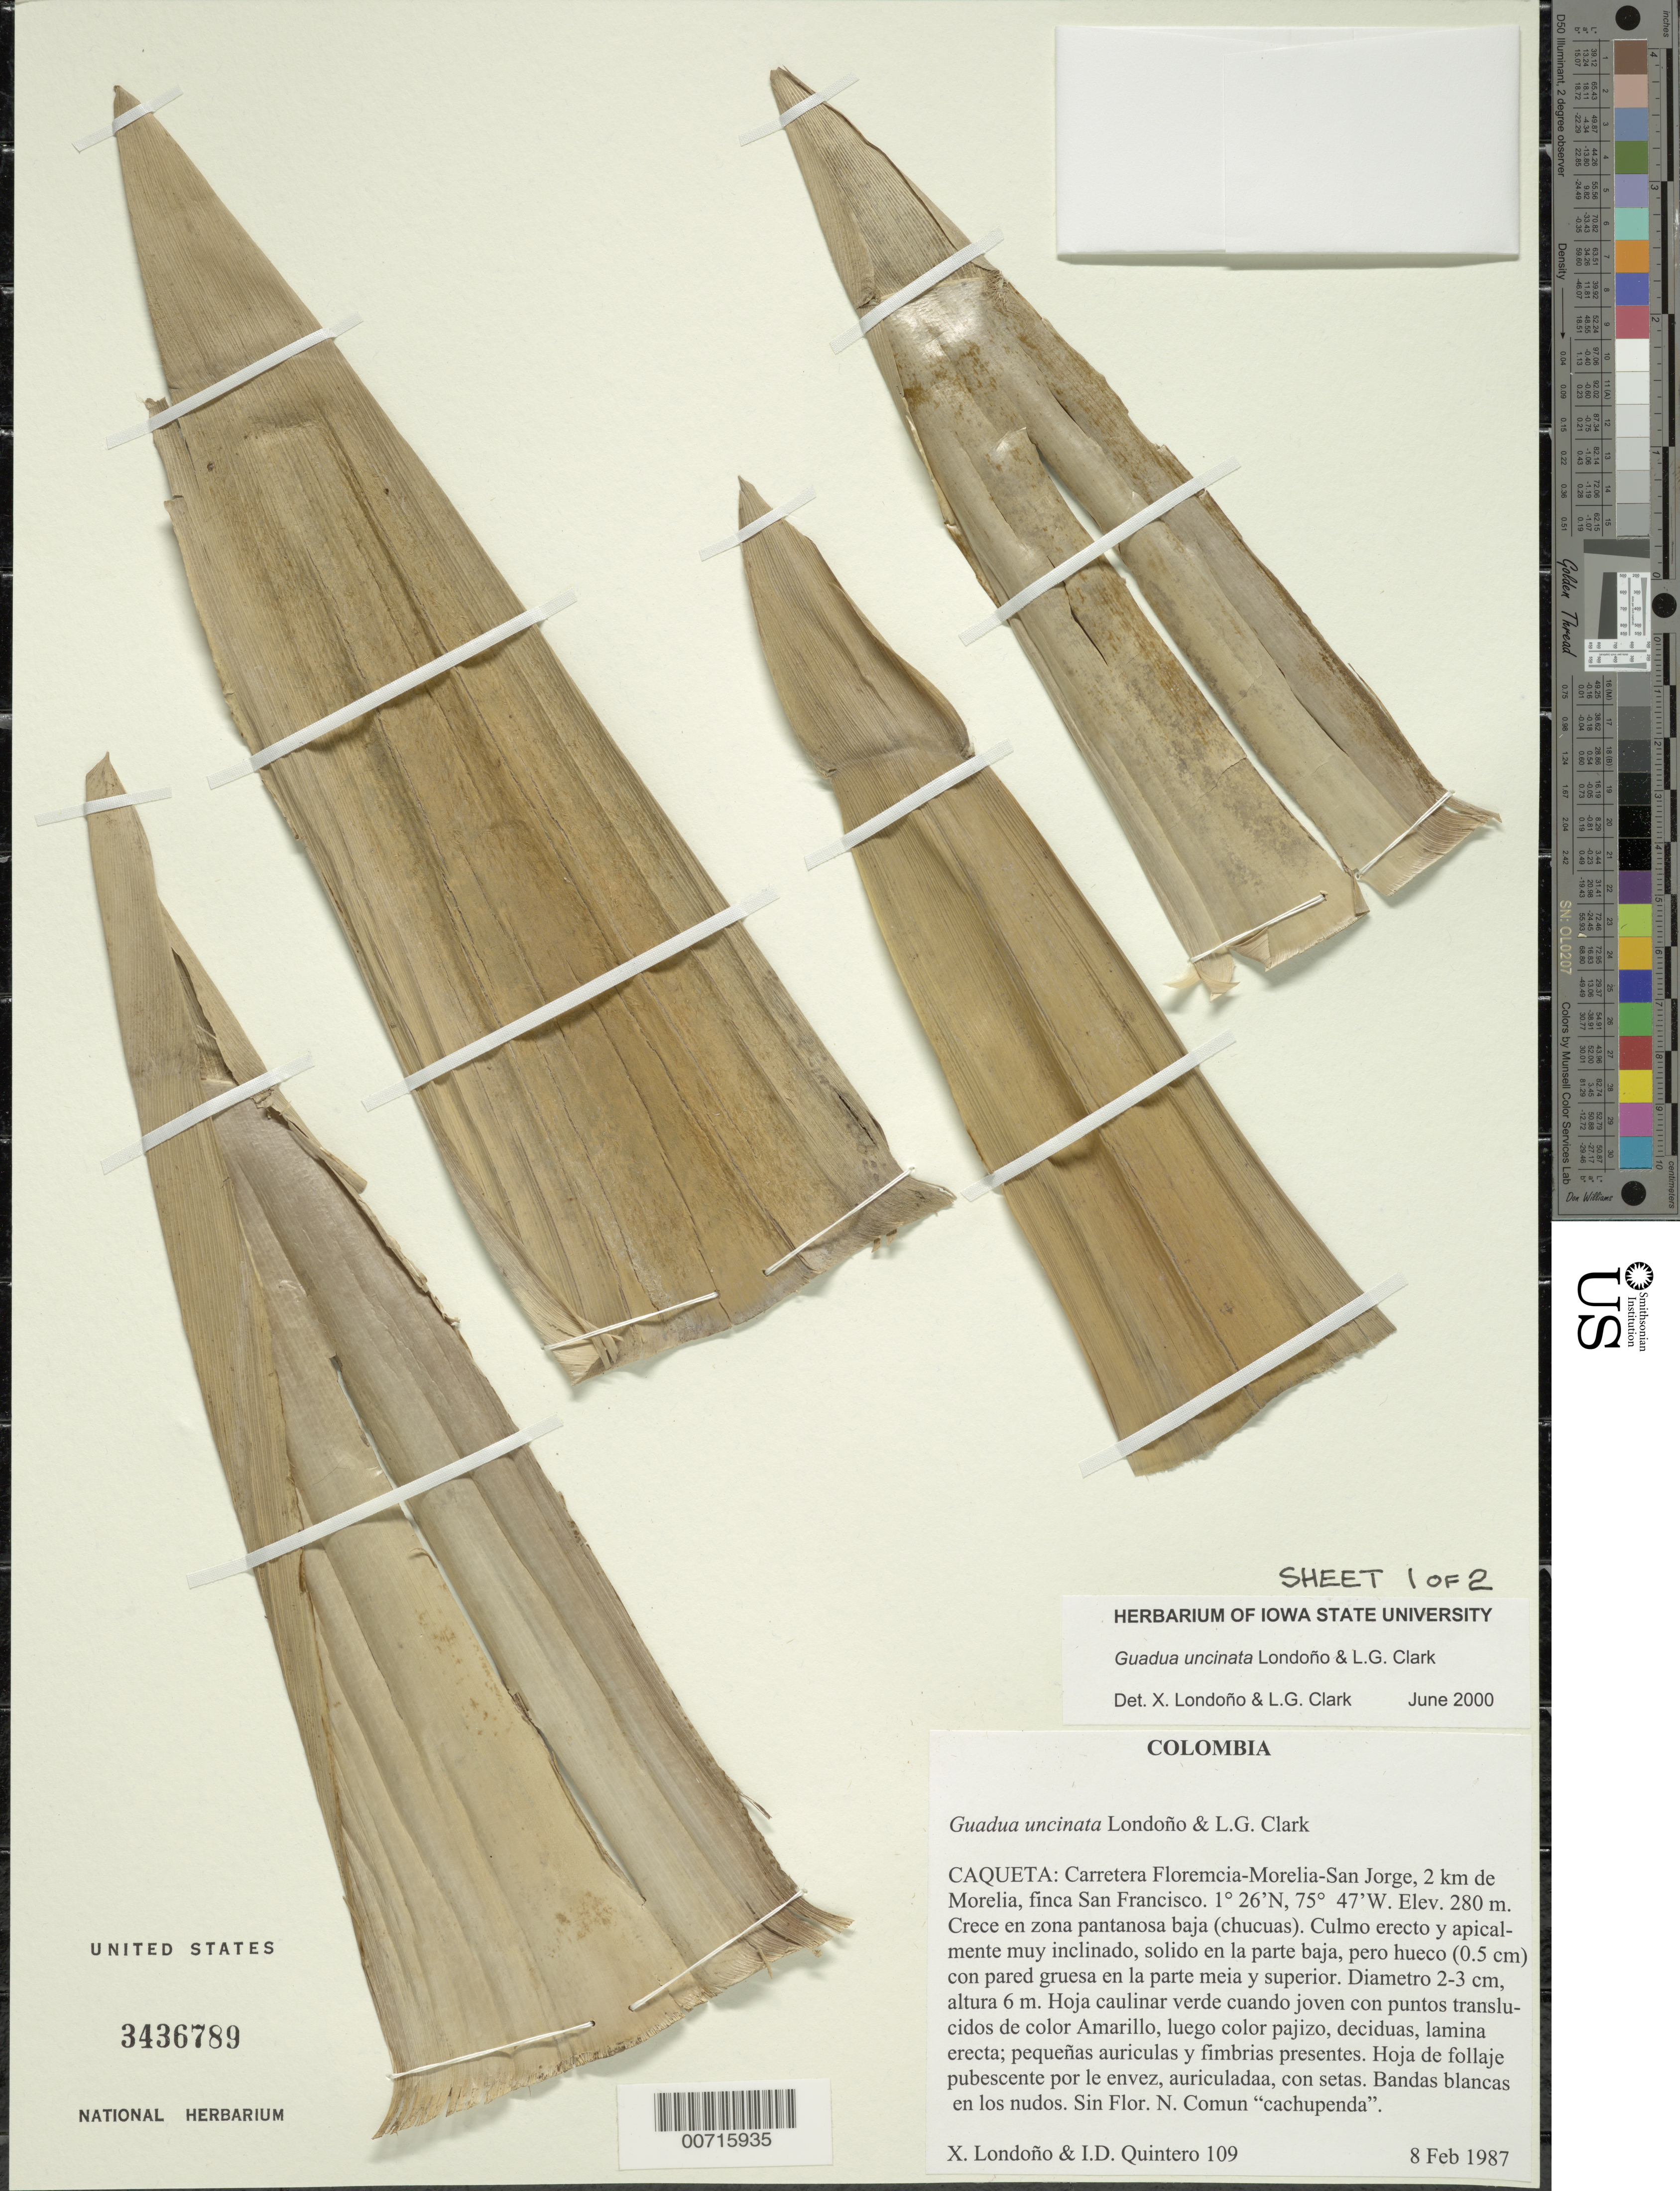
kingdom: Plantae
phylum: Tracheophyta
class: Liliopsida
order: Poales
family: Poaceae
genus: Guadua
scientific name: Guadua uncinata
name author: Londoño & L.G. Clark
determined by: Londoño, X.; Clark, L. G.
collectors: X. Londoño & I. Quintero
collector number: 109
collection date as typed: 08 Feb 1987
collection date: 1987-02-08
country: Colombia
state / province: Caqueta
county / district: Carretera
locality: Floremcia-Morelia-San Jorge, 2 km de Morelia, finca San Francisco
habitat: Crece en zona pantanosa baja (chucuas)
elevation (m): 280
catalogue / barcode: US 3436789